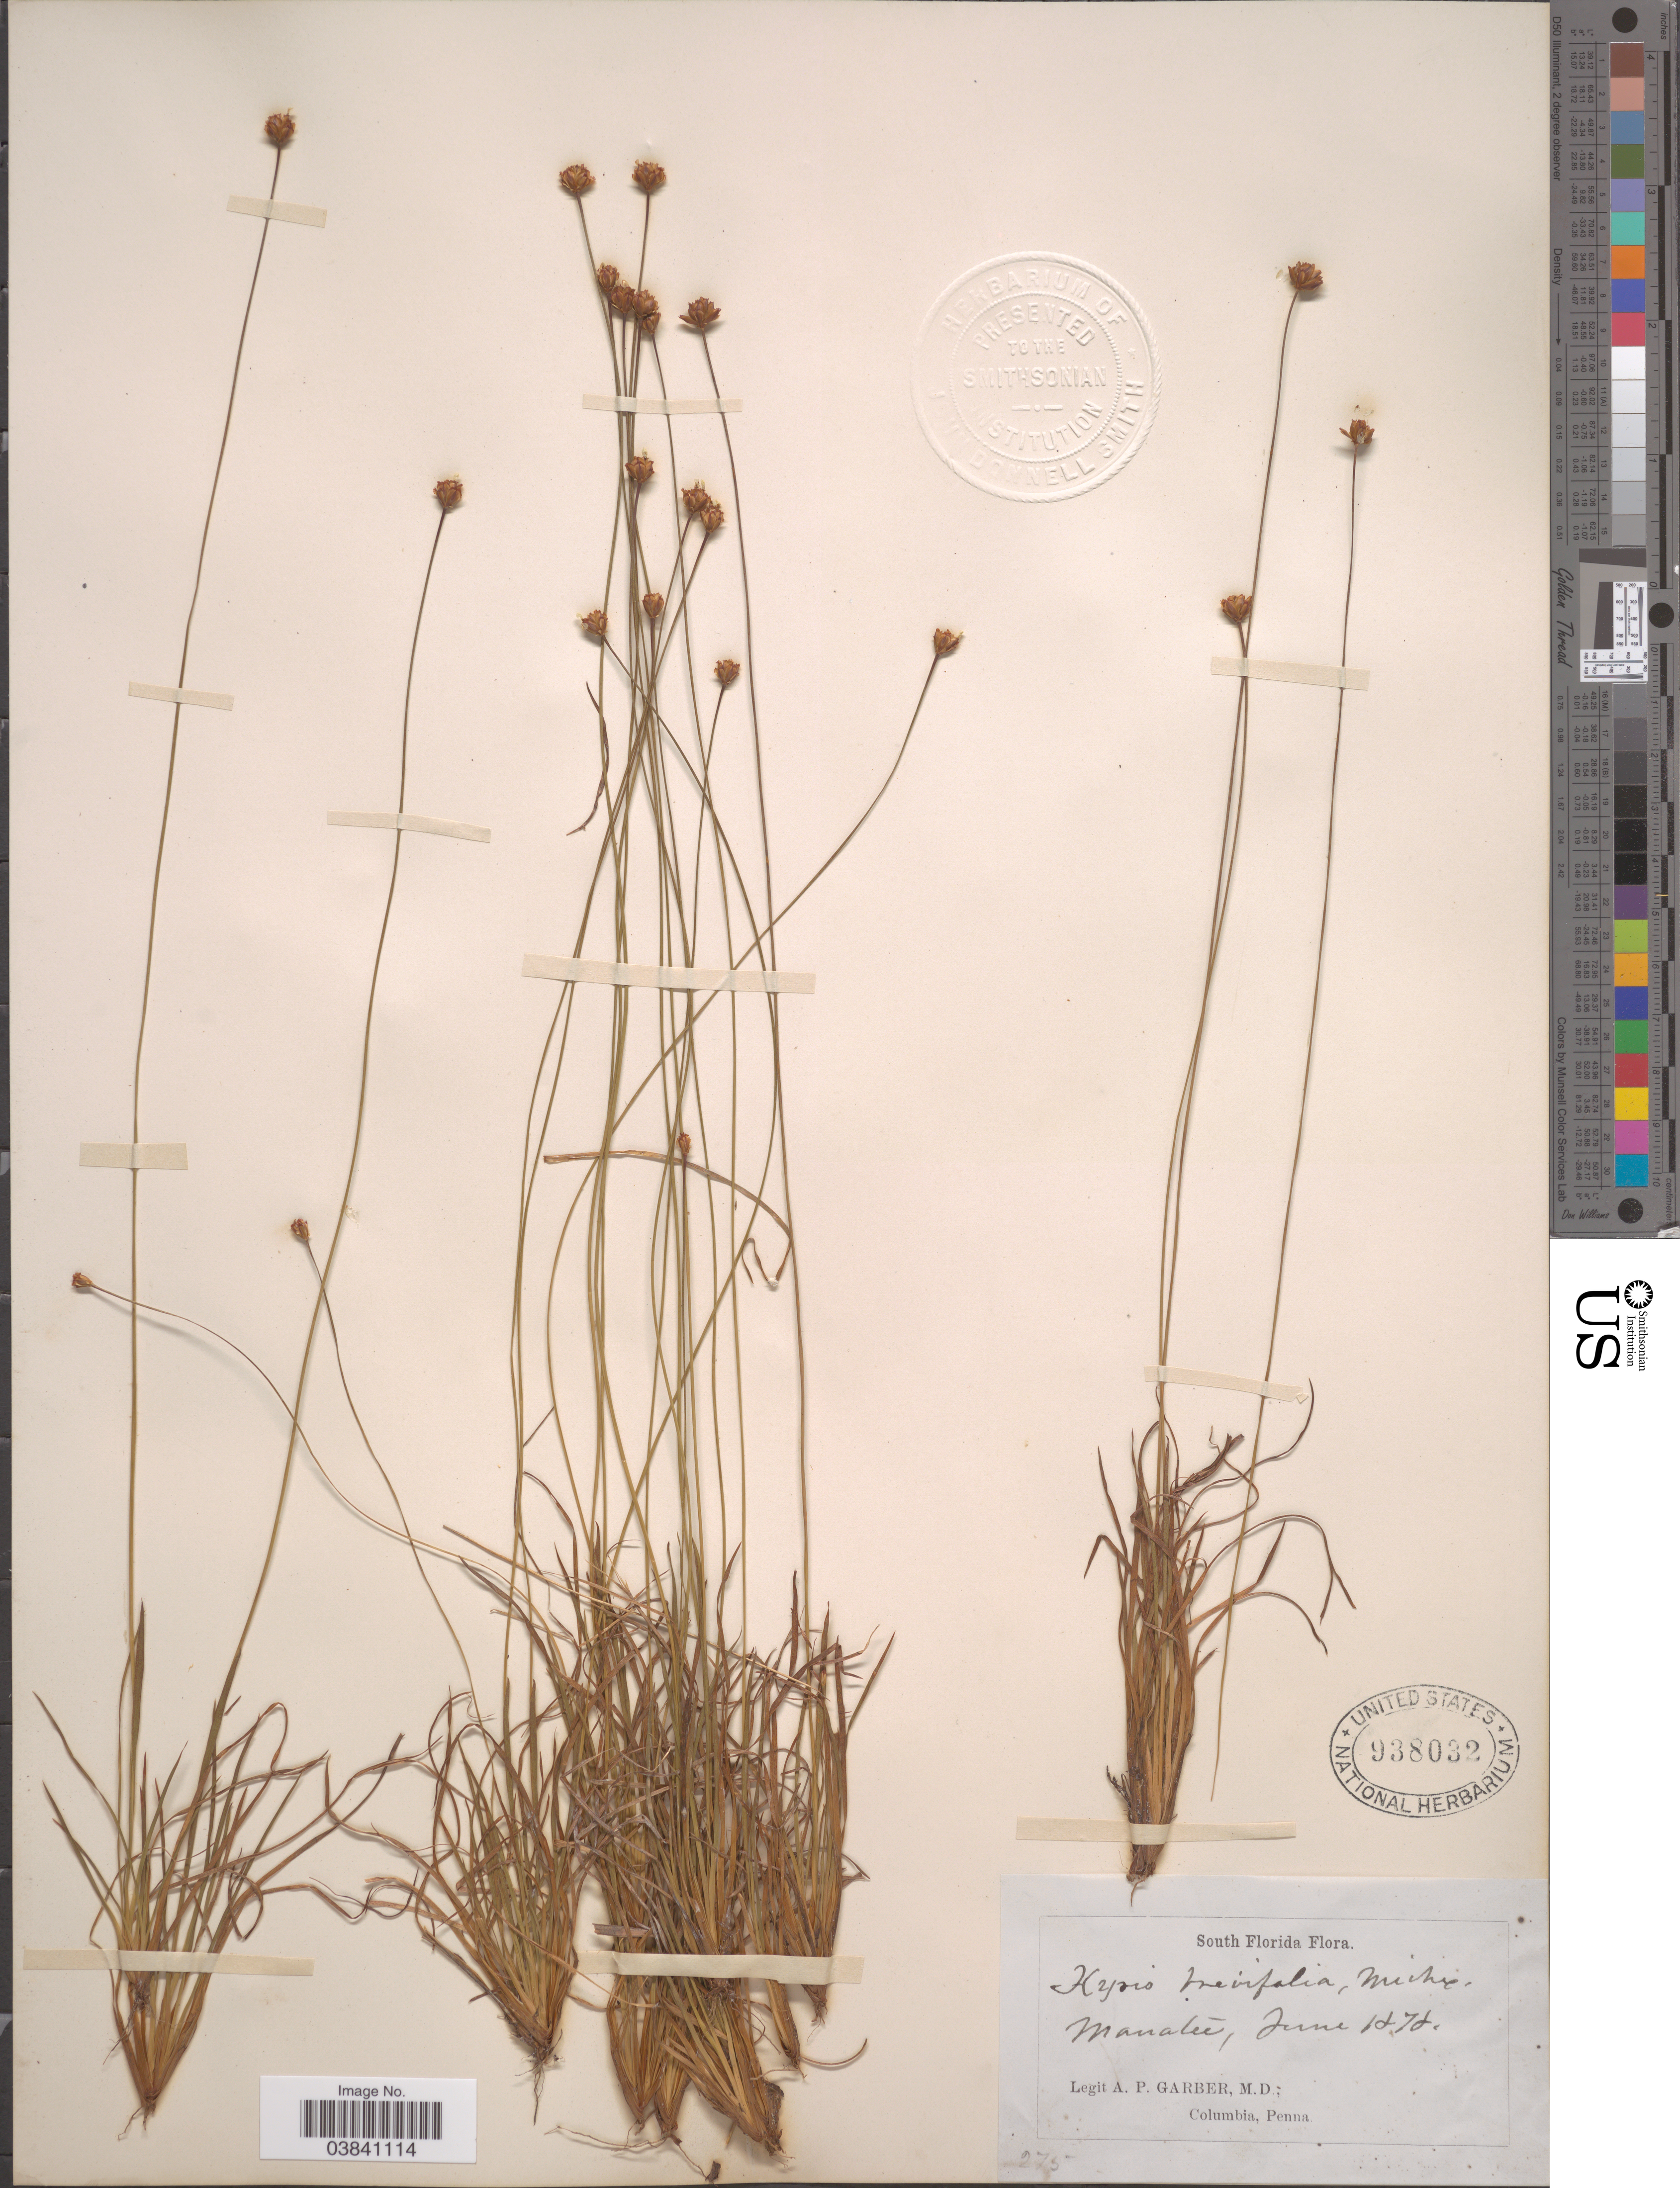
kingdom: Plantae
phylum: Tracheophyta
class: Liliopsida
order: Poales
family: Xyridaceae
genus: Xyris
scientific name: Xyris brevifolia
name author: Michx.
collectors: A. P. Garber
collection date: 1878-06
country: United States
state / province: Florida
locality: South Florida. Manatee.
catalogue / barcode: US 938032